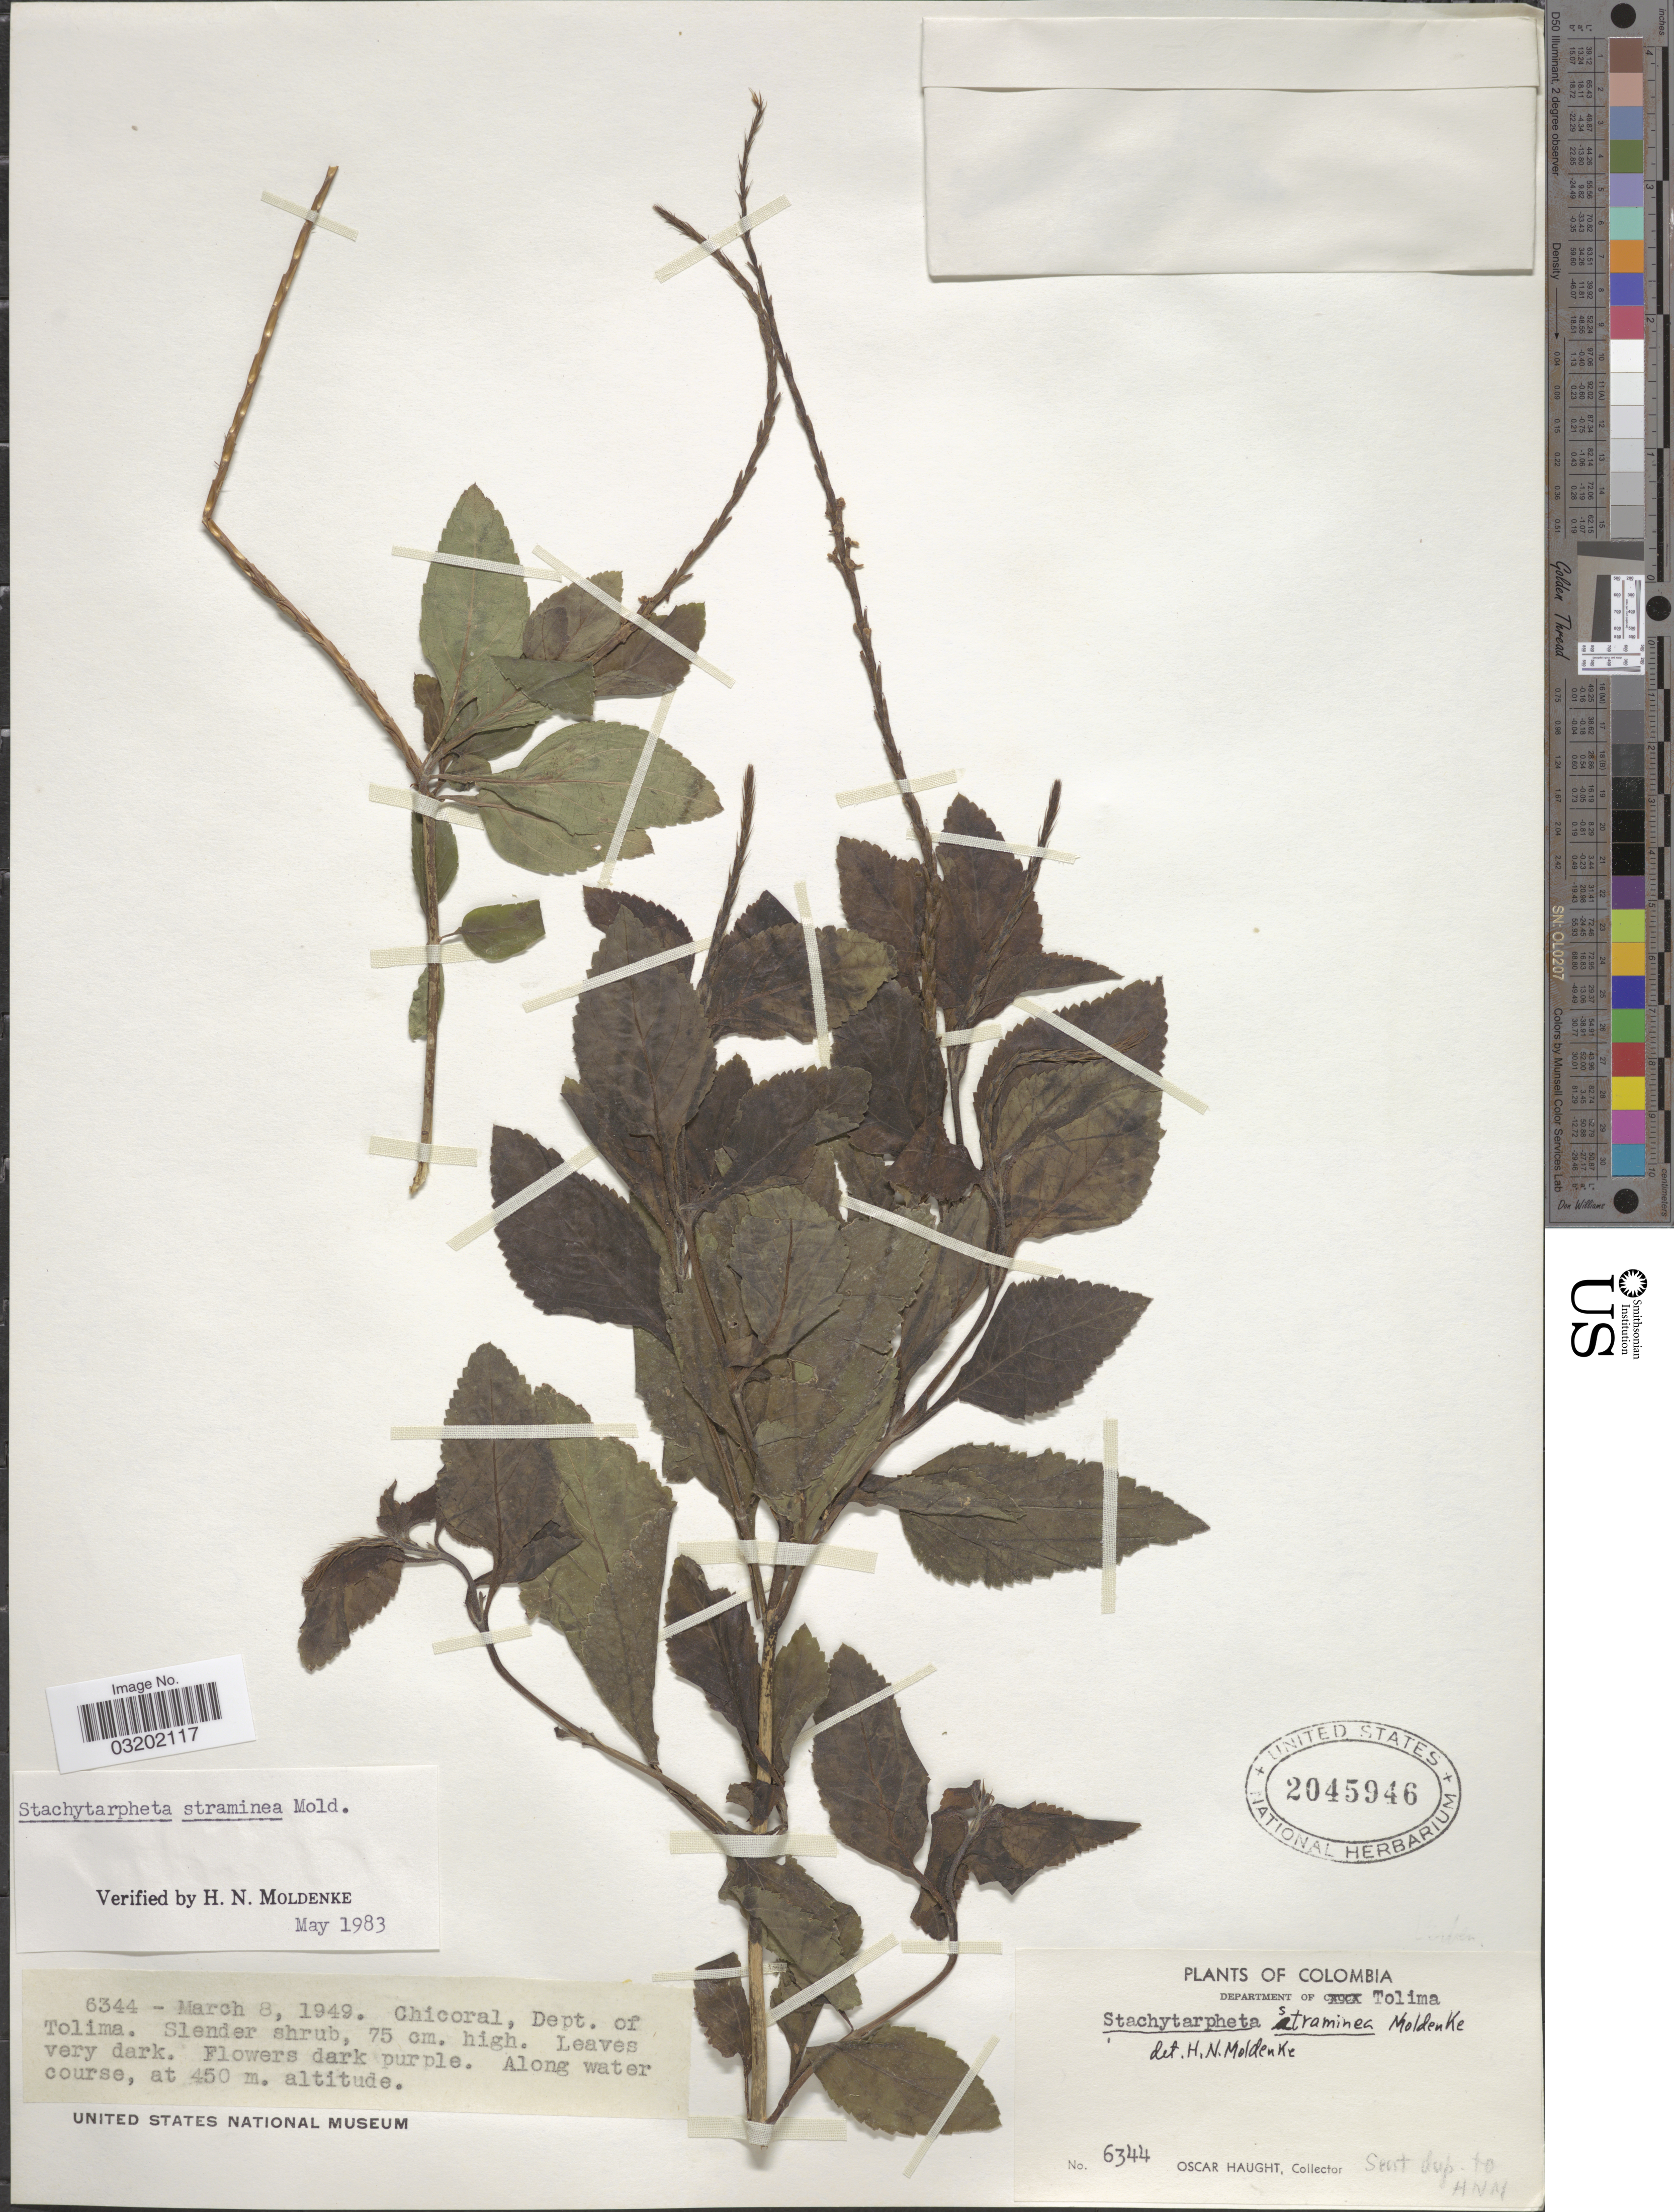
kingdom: Plantae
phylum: Tracheophyta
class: Magnoliopsida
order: Lamiales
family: Verbenaceae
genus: Stachytarpheta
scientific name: Stachytarpheta straminea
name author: Moldenke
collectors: O. L. Haught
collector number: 6344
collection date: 1949-03-08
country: Colombia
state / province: Tolima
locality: Chicoral, Department of Tolima.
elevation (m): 450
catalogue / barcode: US 2045946